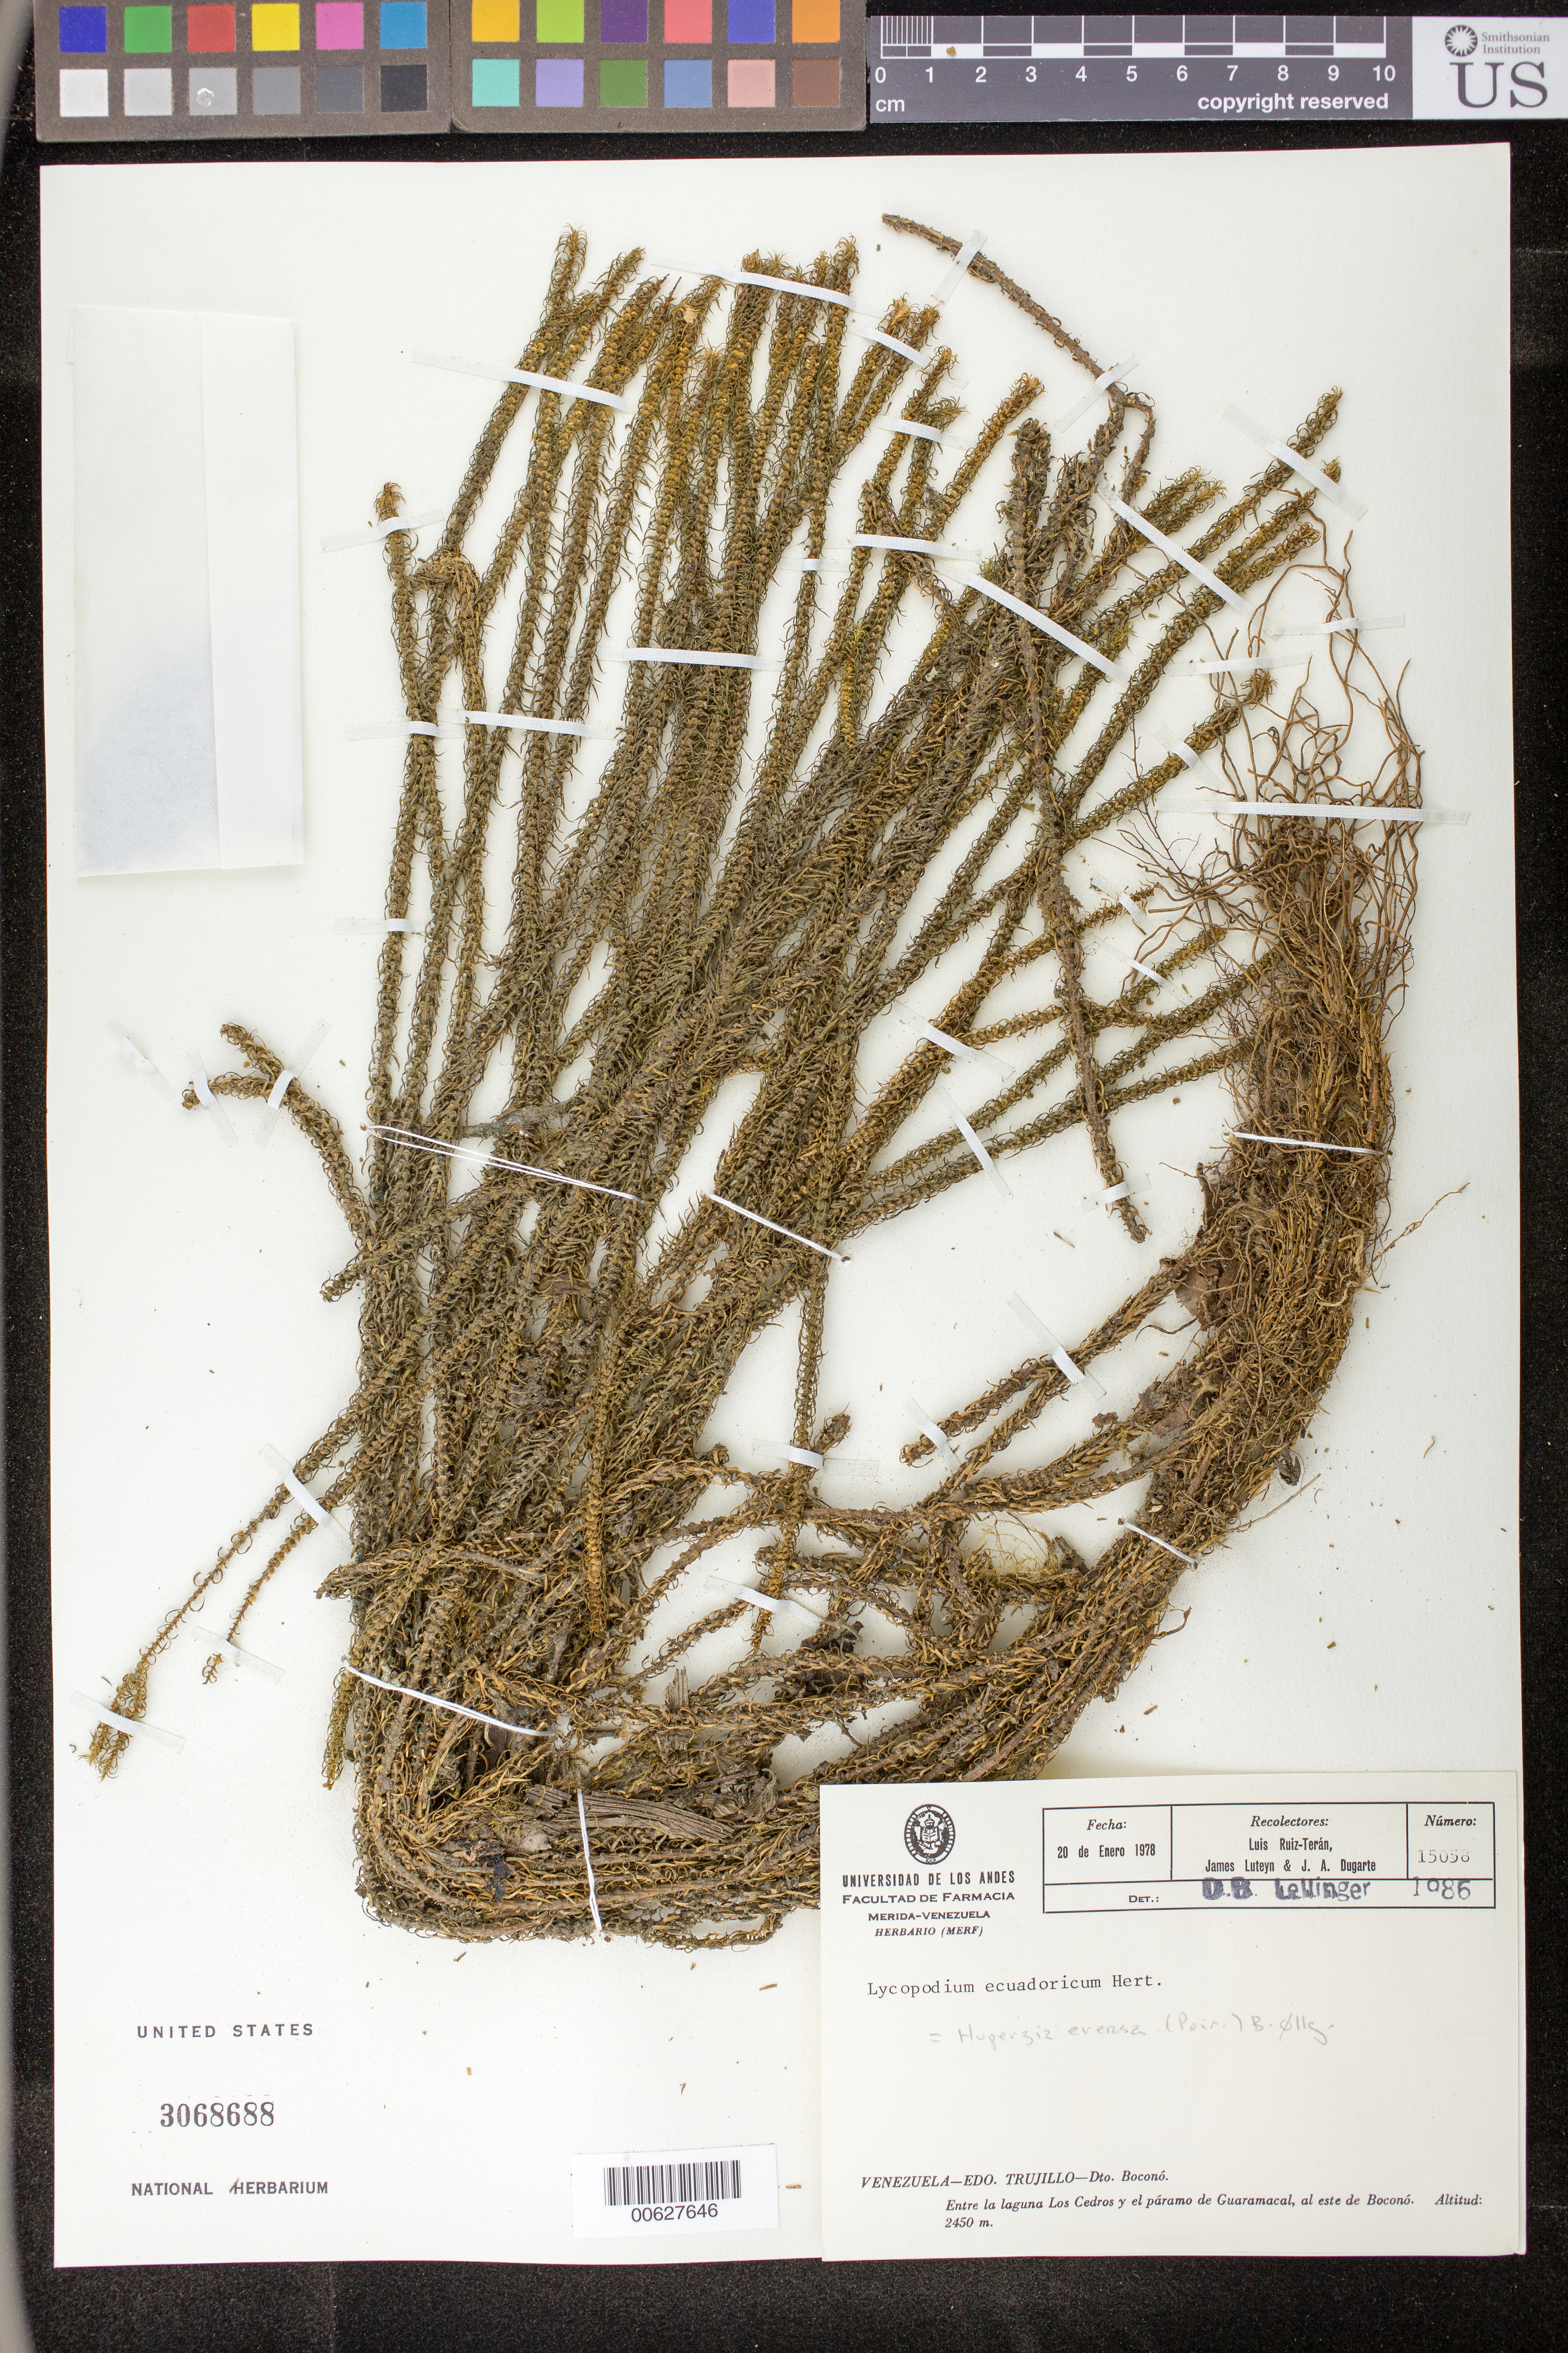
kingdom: Plantae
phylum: Tracheophyta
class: Lycopodiopsida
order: Lycopodiales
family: Lycopodiaceae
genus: Phlegmariurus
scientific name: Phlegmariurus eversus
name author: (Poir.) B. Øllg.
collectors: L. E. Ruíz-Terán, J. L. Luteyn & J. Dugarte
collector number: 15058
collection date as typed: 20 Jan 1978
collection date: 1978-01-20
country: Venezuela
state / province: Trujillo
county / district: Boconó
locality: Entre la laguna Los Cedros y el Páramo de Guaramacal, E of Boconó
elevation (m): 2450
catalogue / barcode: US 3068688